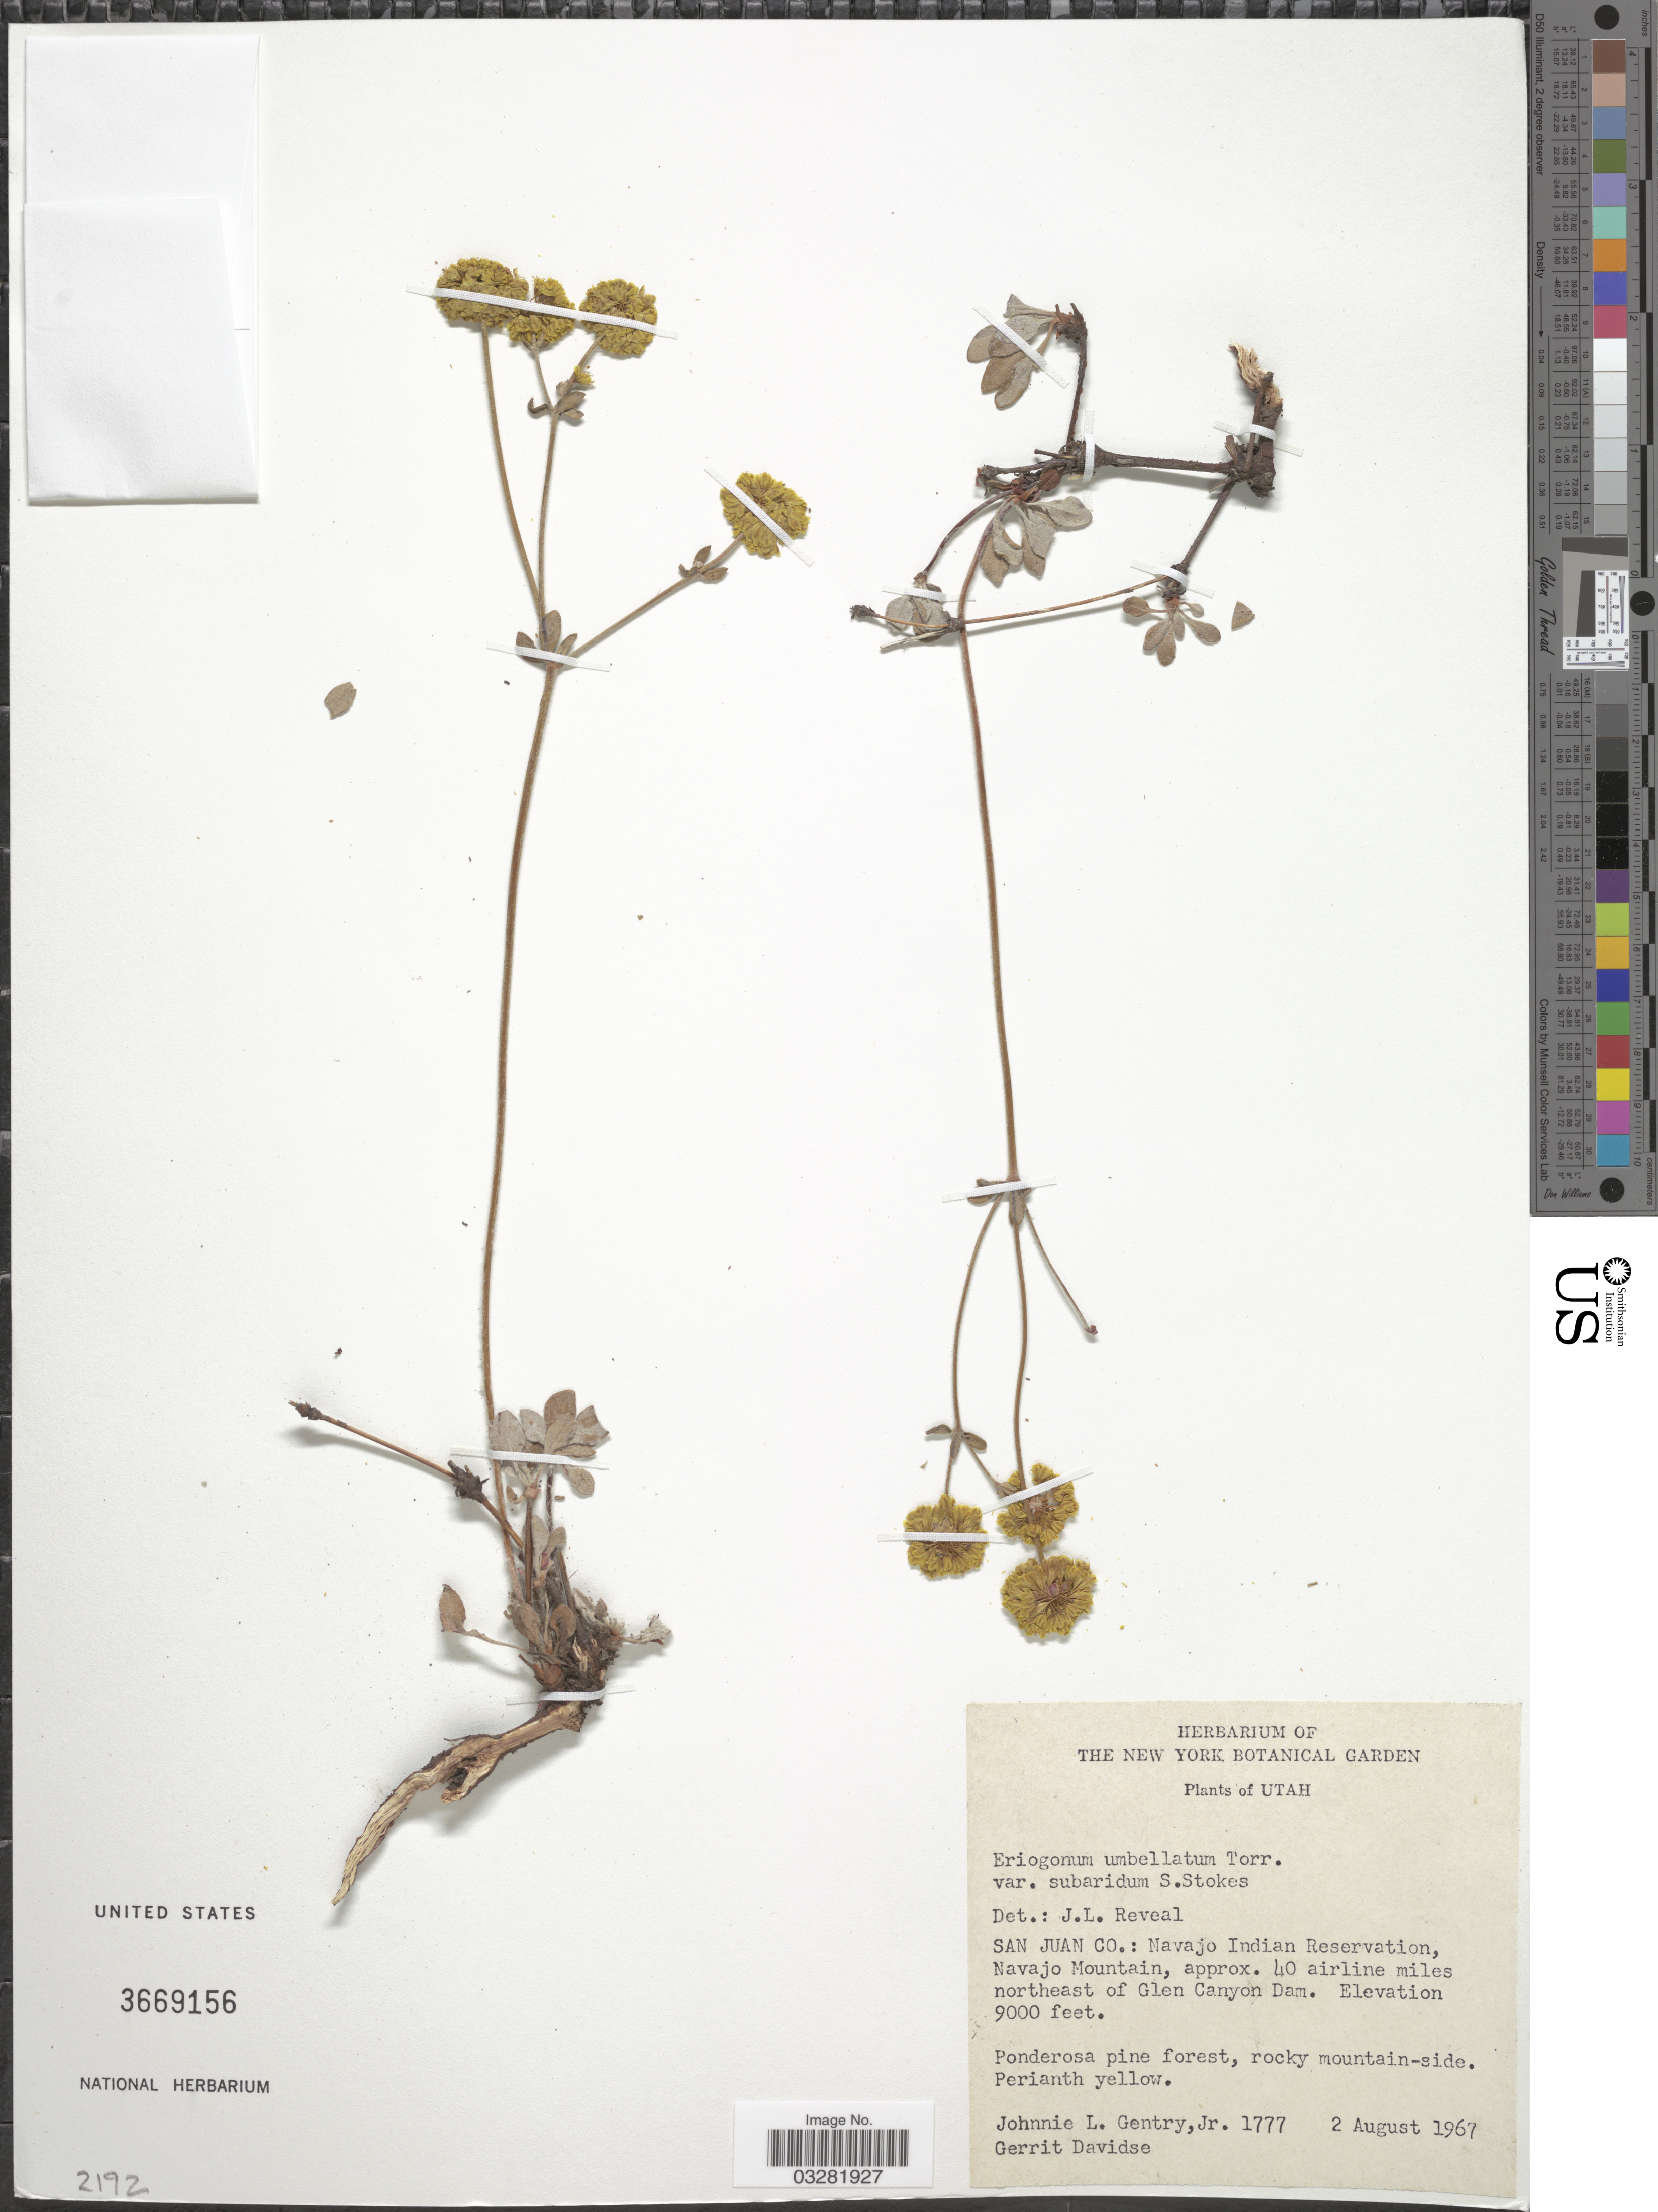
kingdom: Plantae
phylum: Tracheophyta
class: Magnoliopsida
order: Caryophyllales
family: Polygonaceae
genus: Eriogonum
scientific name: Eriogonum umbellatum var. subaridum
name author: S. Stokes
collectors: J. L. Gentry & G. Davidse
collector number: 1777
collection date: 1967-08-02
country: United States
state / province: Utah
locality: San Juan Co.: Navajo Indian Reservation, Navajo Mountain, approx. 40 airline miles northeast of Glen Canyon Dam.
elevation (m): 2743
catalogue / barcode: US 3669156